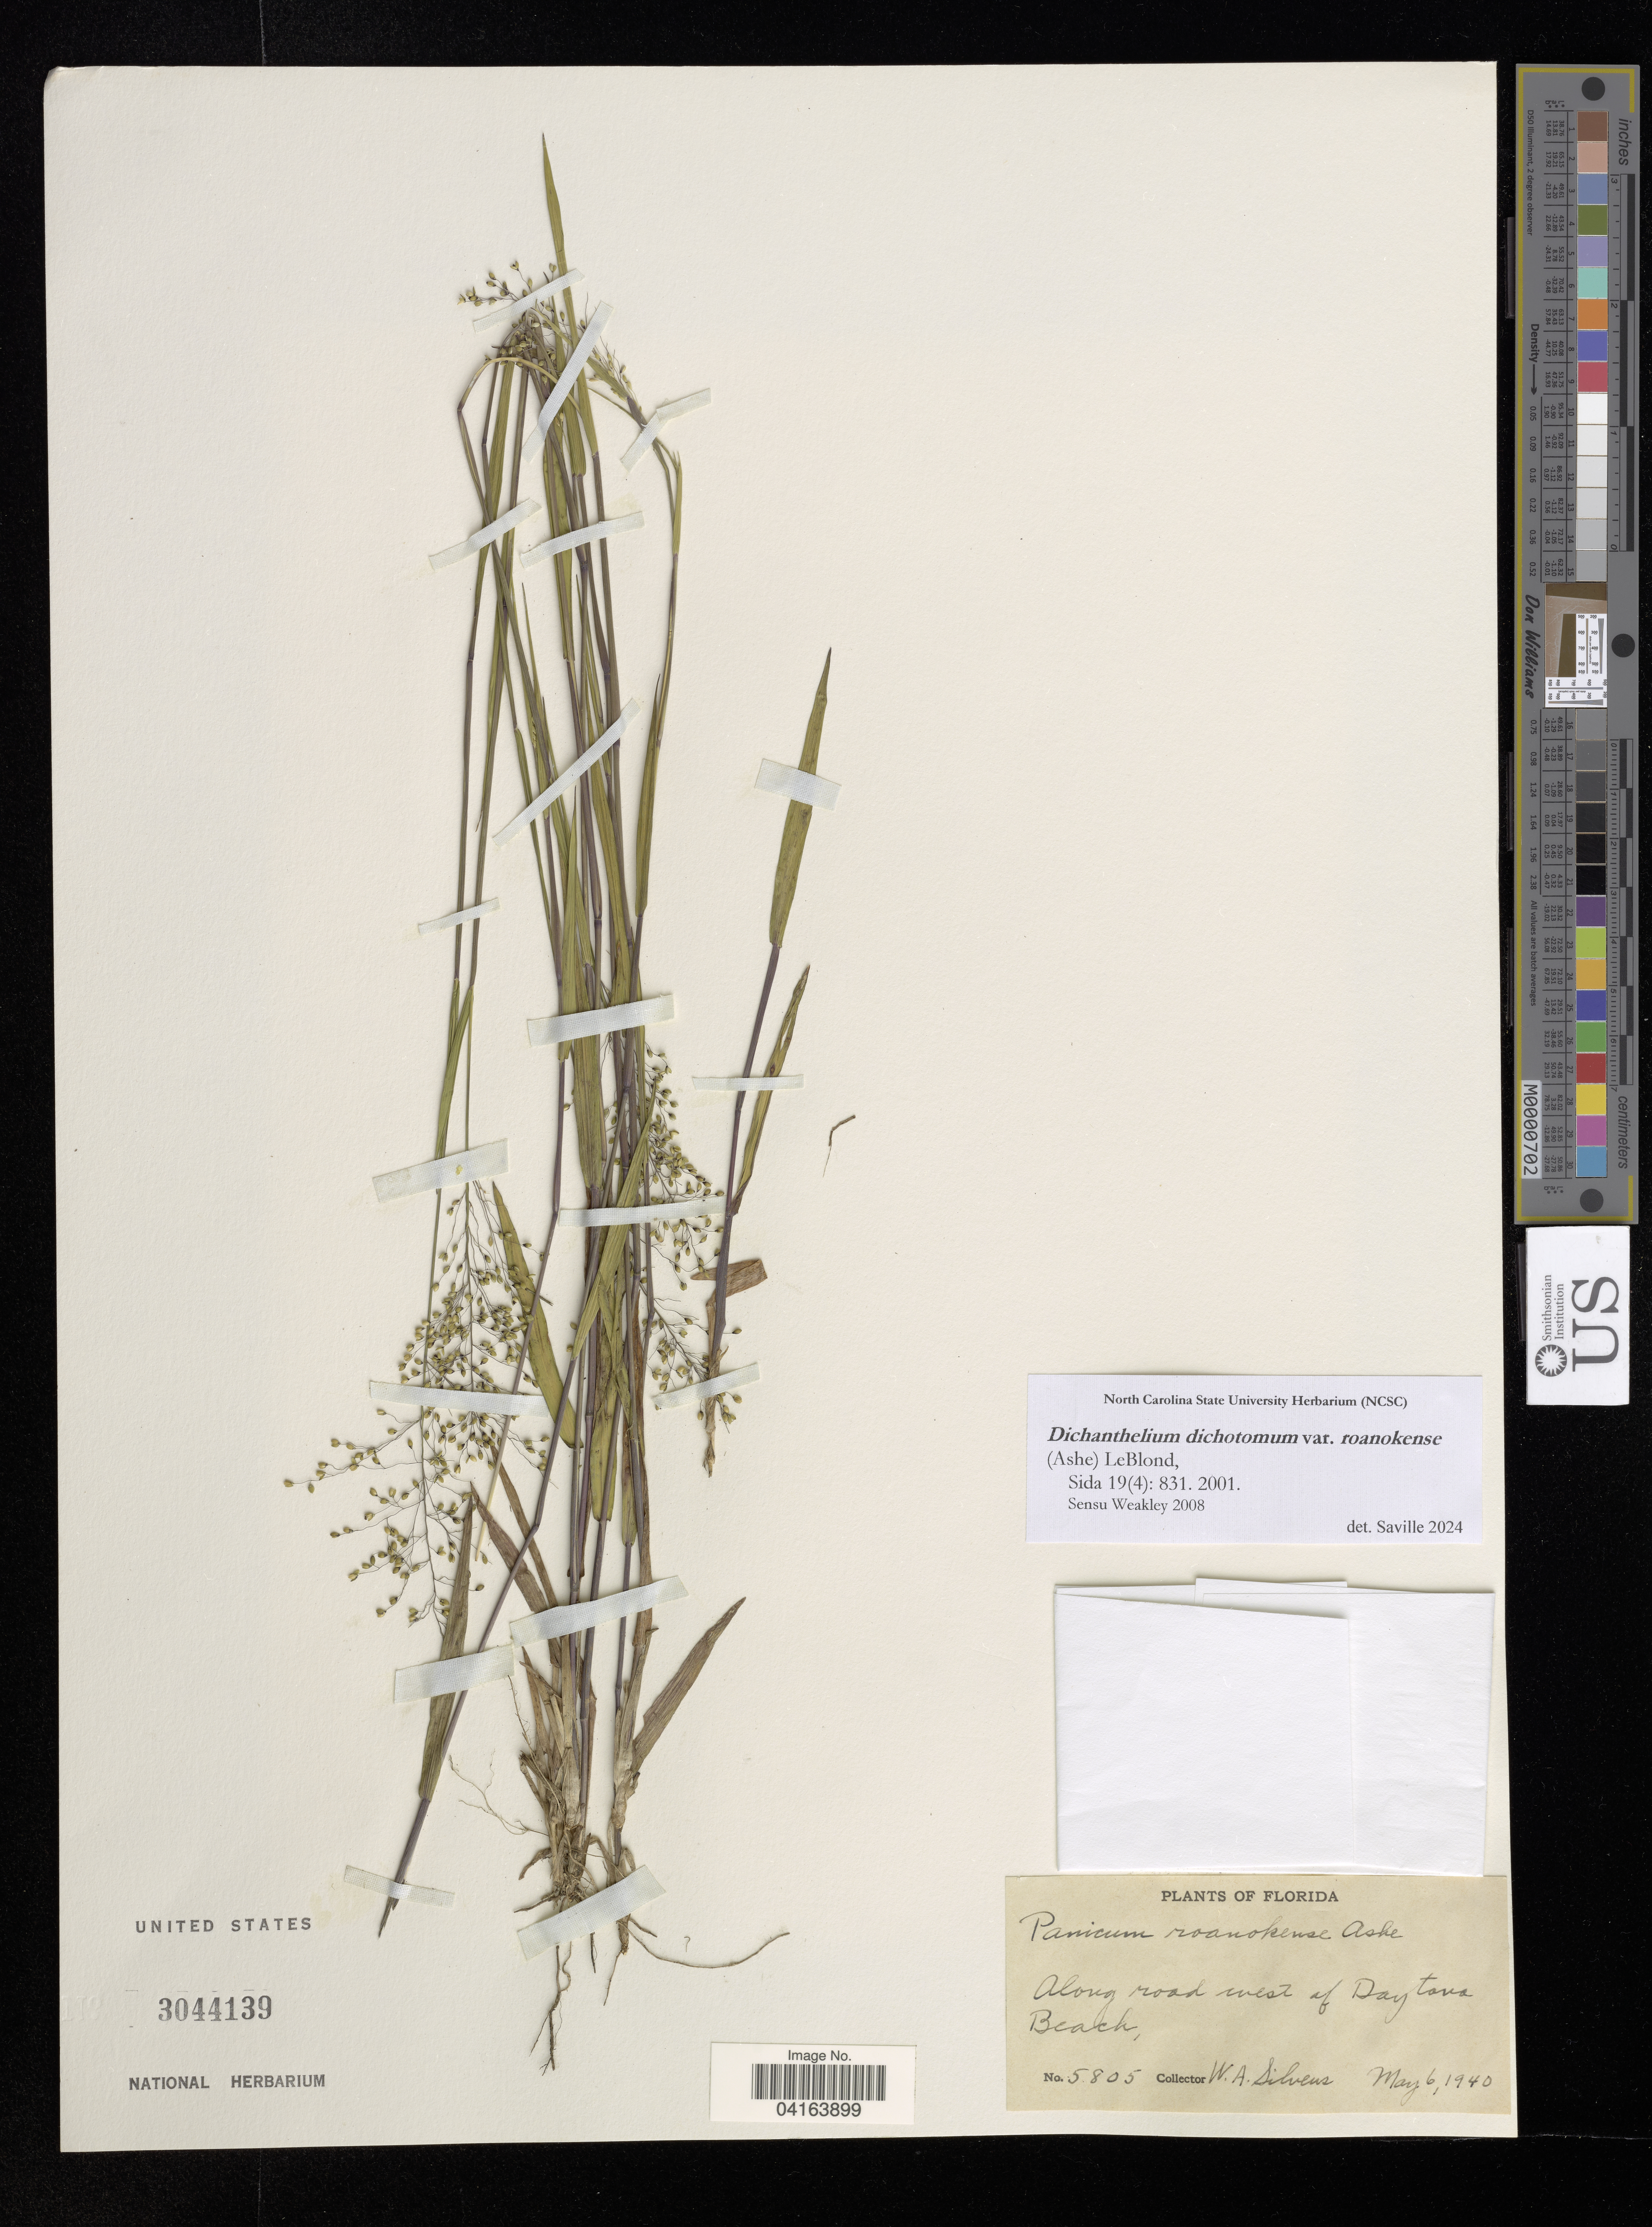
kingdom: Plantae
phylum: Tracheophyta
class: Liliopsida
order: Poales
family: Poaceae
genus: Dichanthelium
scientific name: Dichanthelium dichotomum var. roanokense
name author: (Ashe) LeBlond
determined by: Saville, A. C., (NCSC), North Carolina State University (UNITED STATES)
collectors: W. Silveus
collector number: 5805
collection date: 1940-05-06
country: United States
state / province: Florida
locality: Along road west of Daytona Beach.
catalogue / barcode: US 3044139